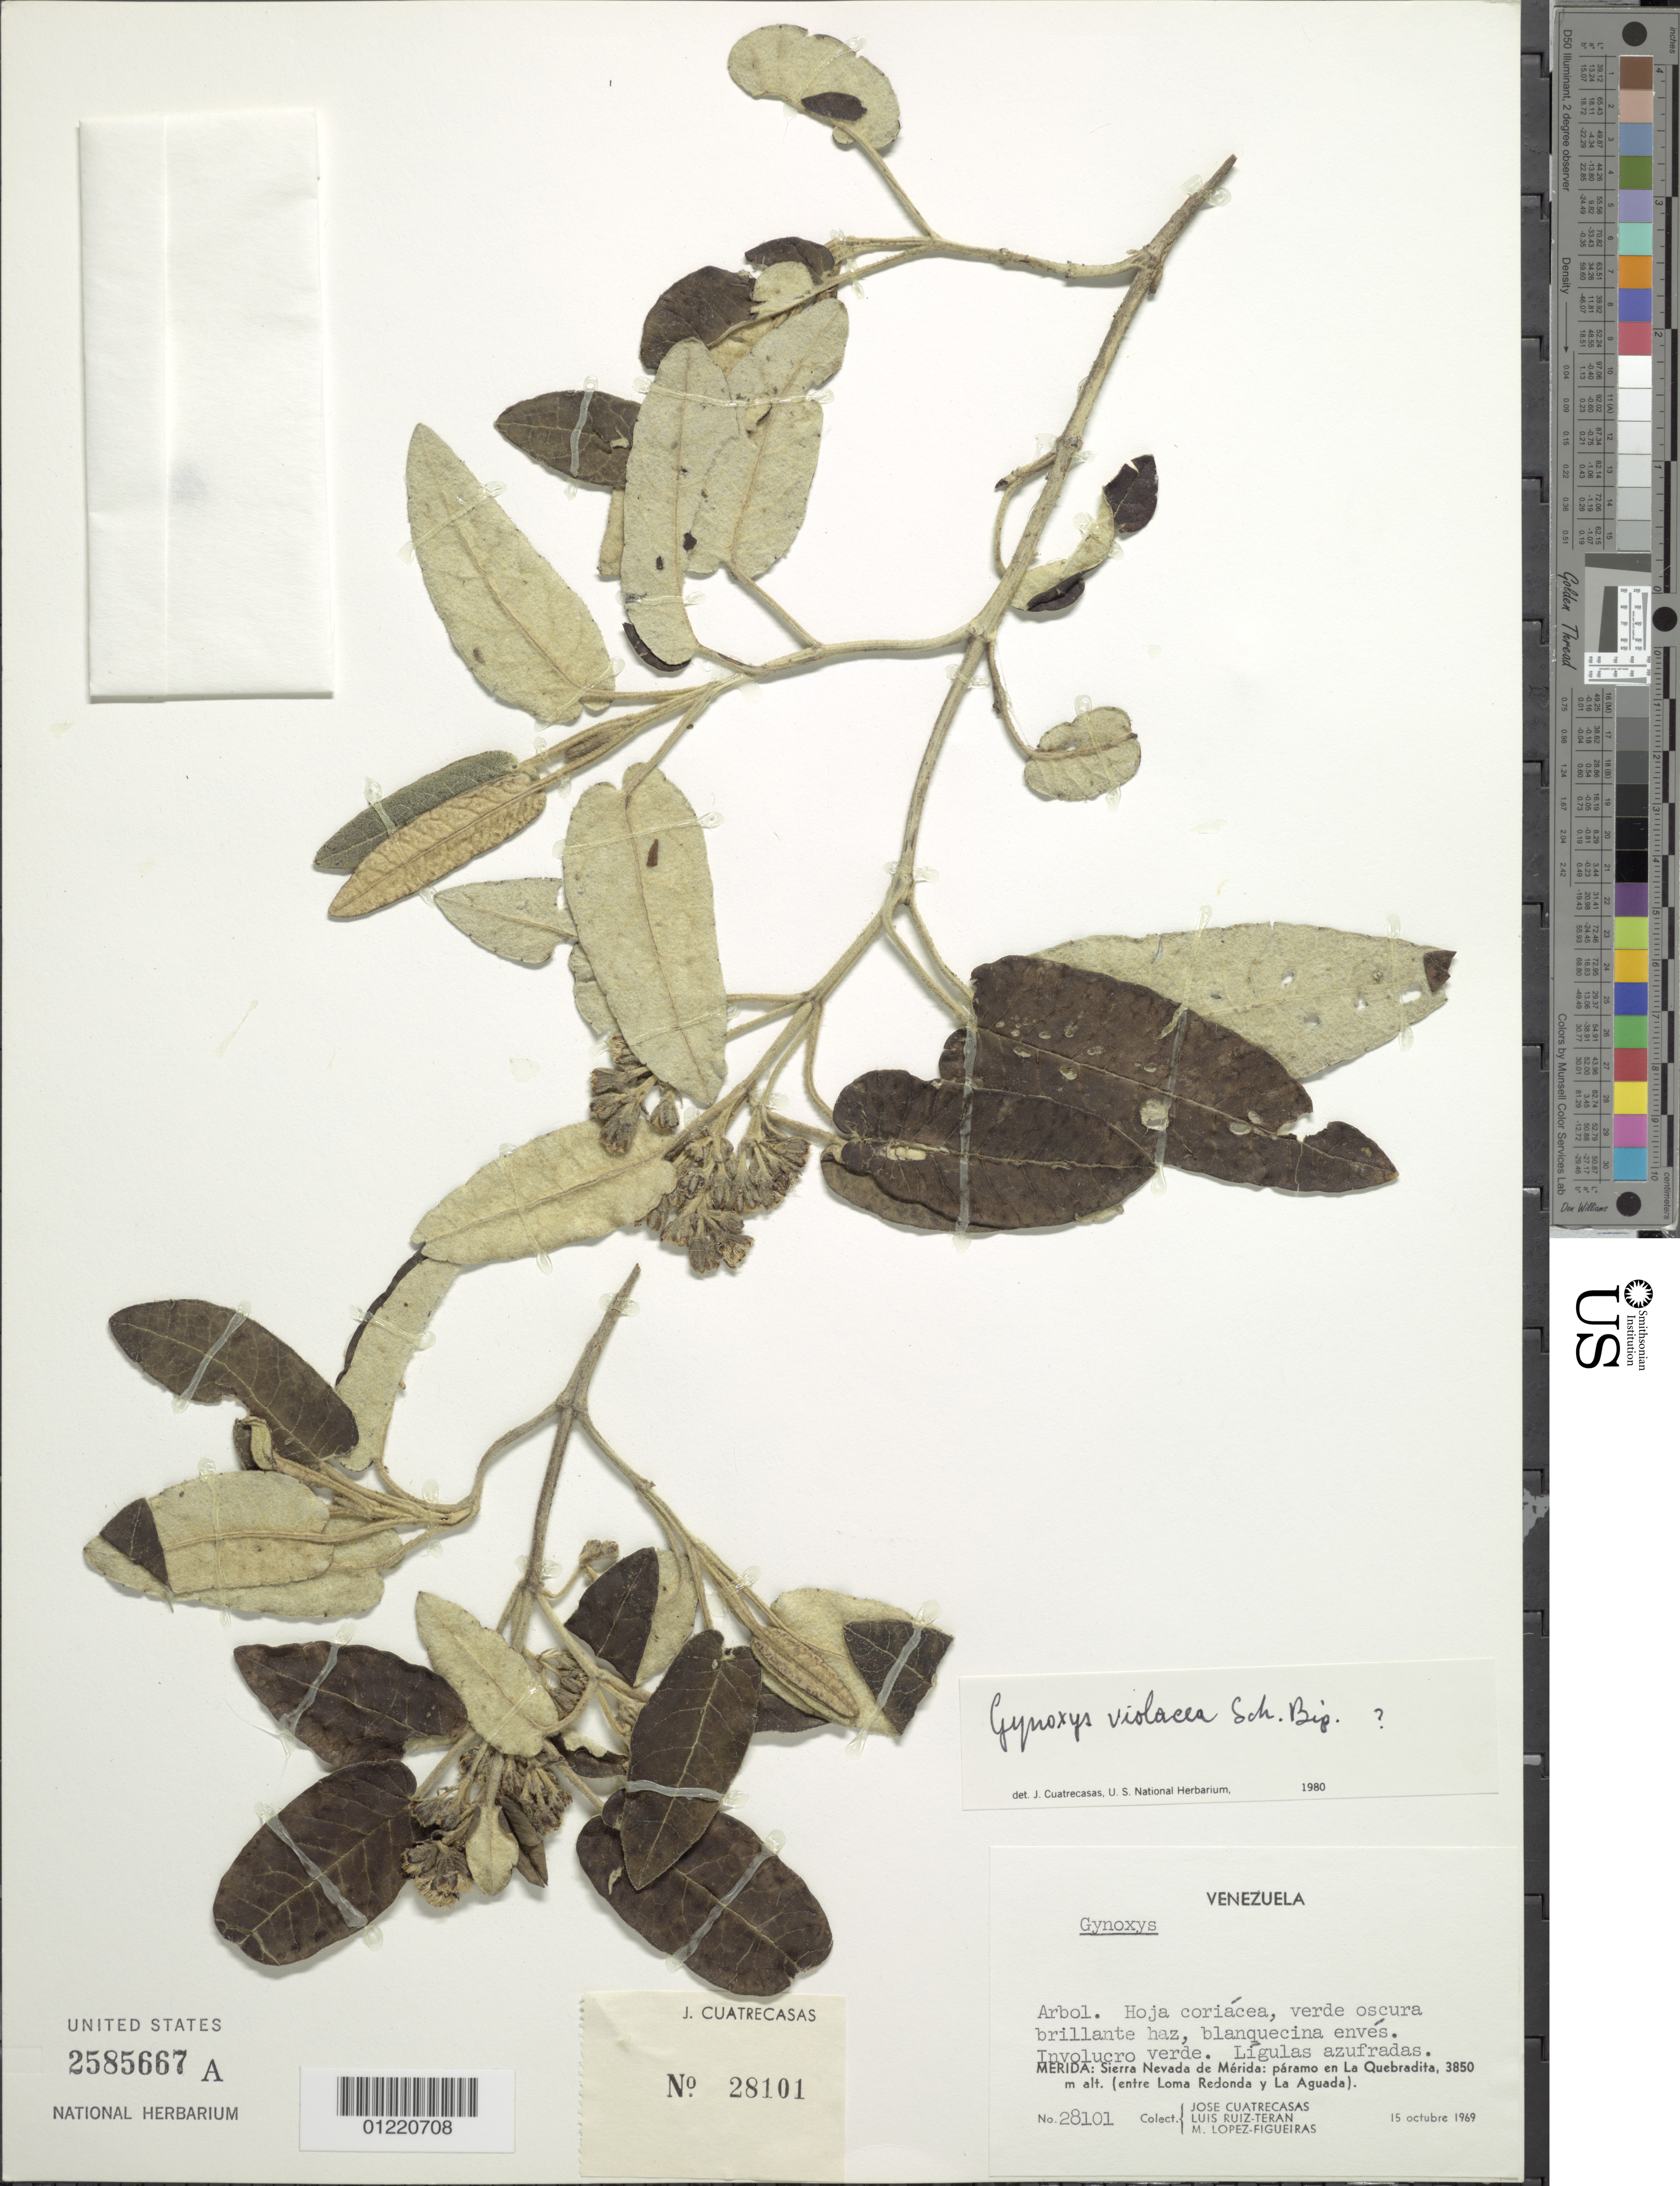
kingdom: Plantae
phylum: Tracheophyta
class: Magnoliopsida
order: Asterales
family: Asteraceae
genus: Gynoxys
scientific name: Gynoxys violacea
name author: Sch. Bip. ex Wedd.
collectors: J. Cuatrecasas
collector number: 28101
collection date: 1969-10-15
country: Venezuela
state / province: Mérida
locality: Sierra Nevada de Mérida: páramo en La Quebradita (entre Loma Redonda y La Aguada)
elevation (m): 3850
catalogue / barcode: US 2585667A